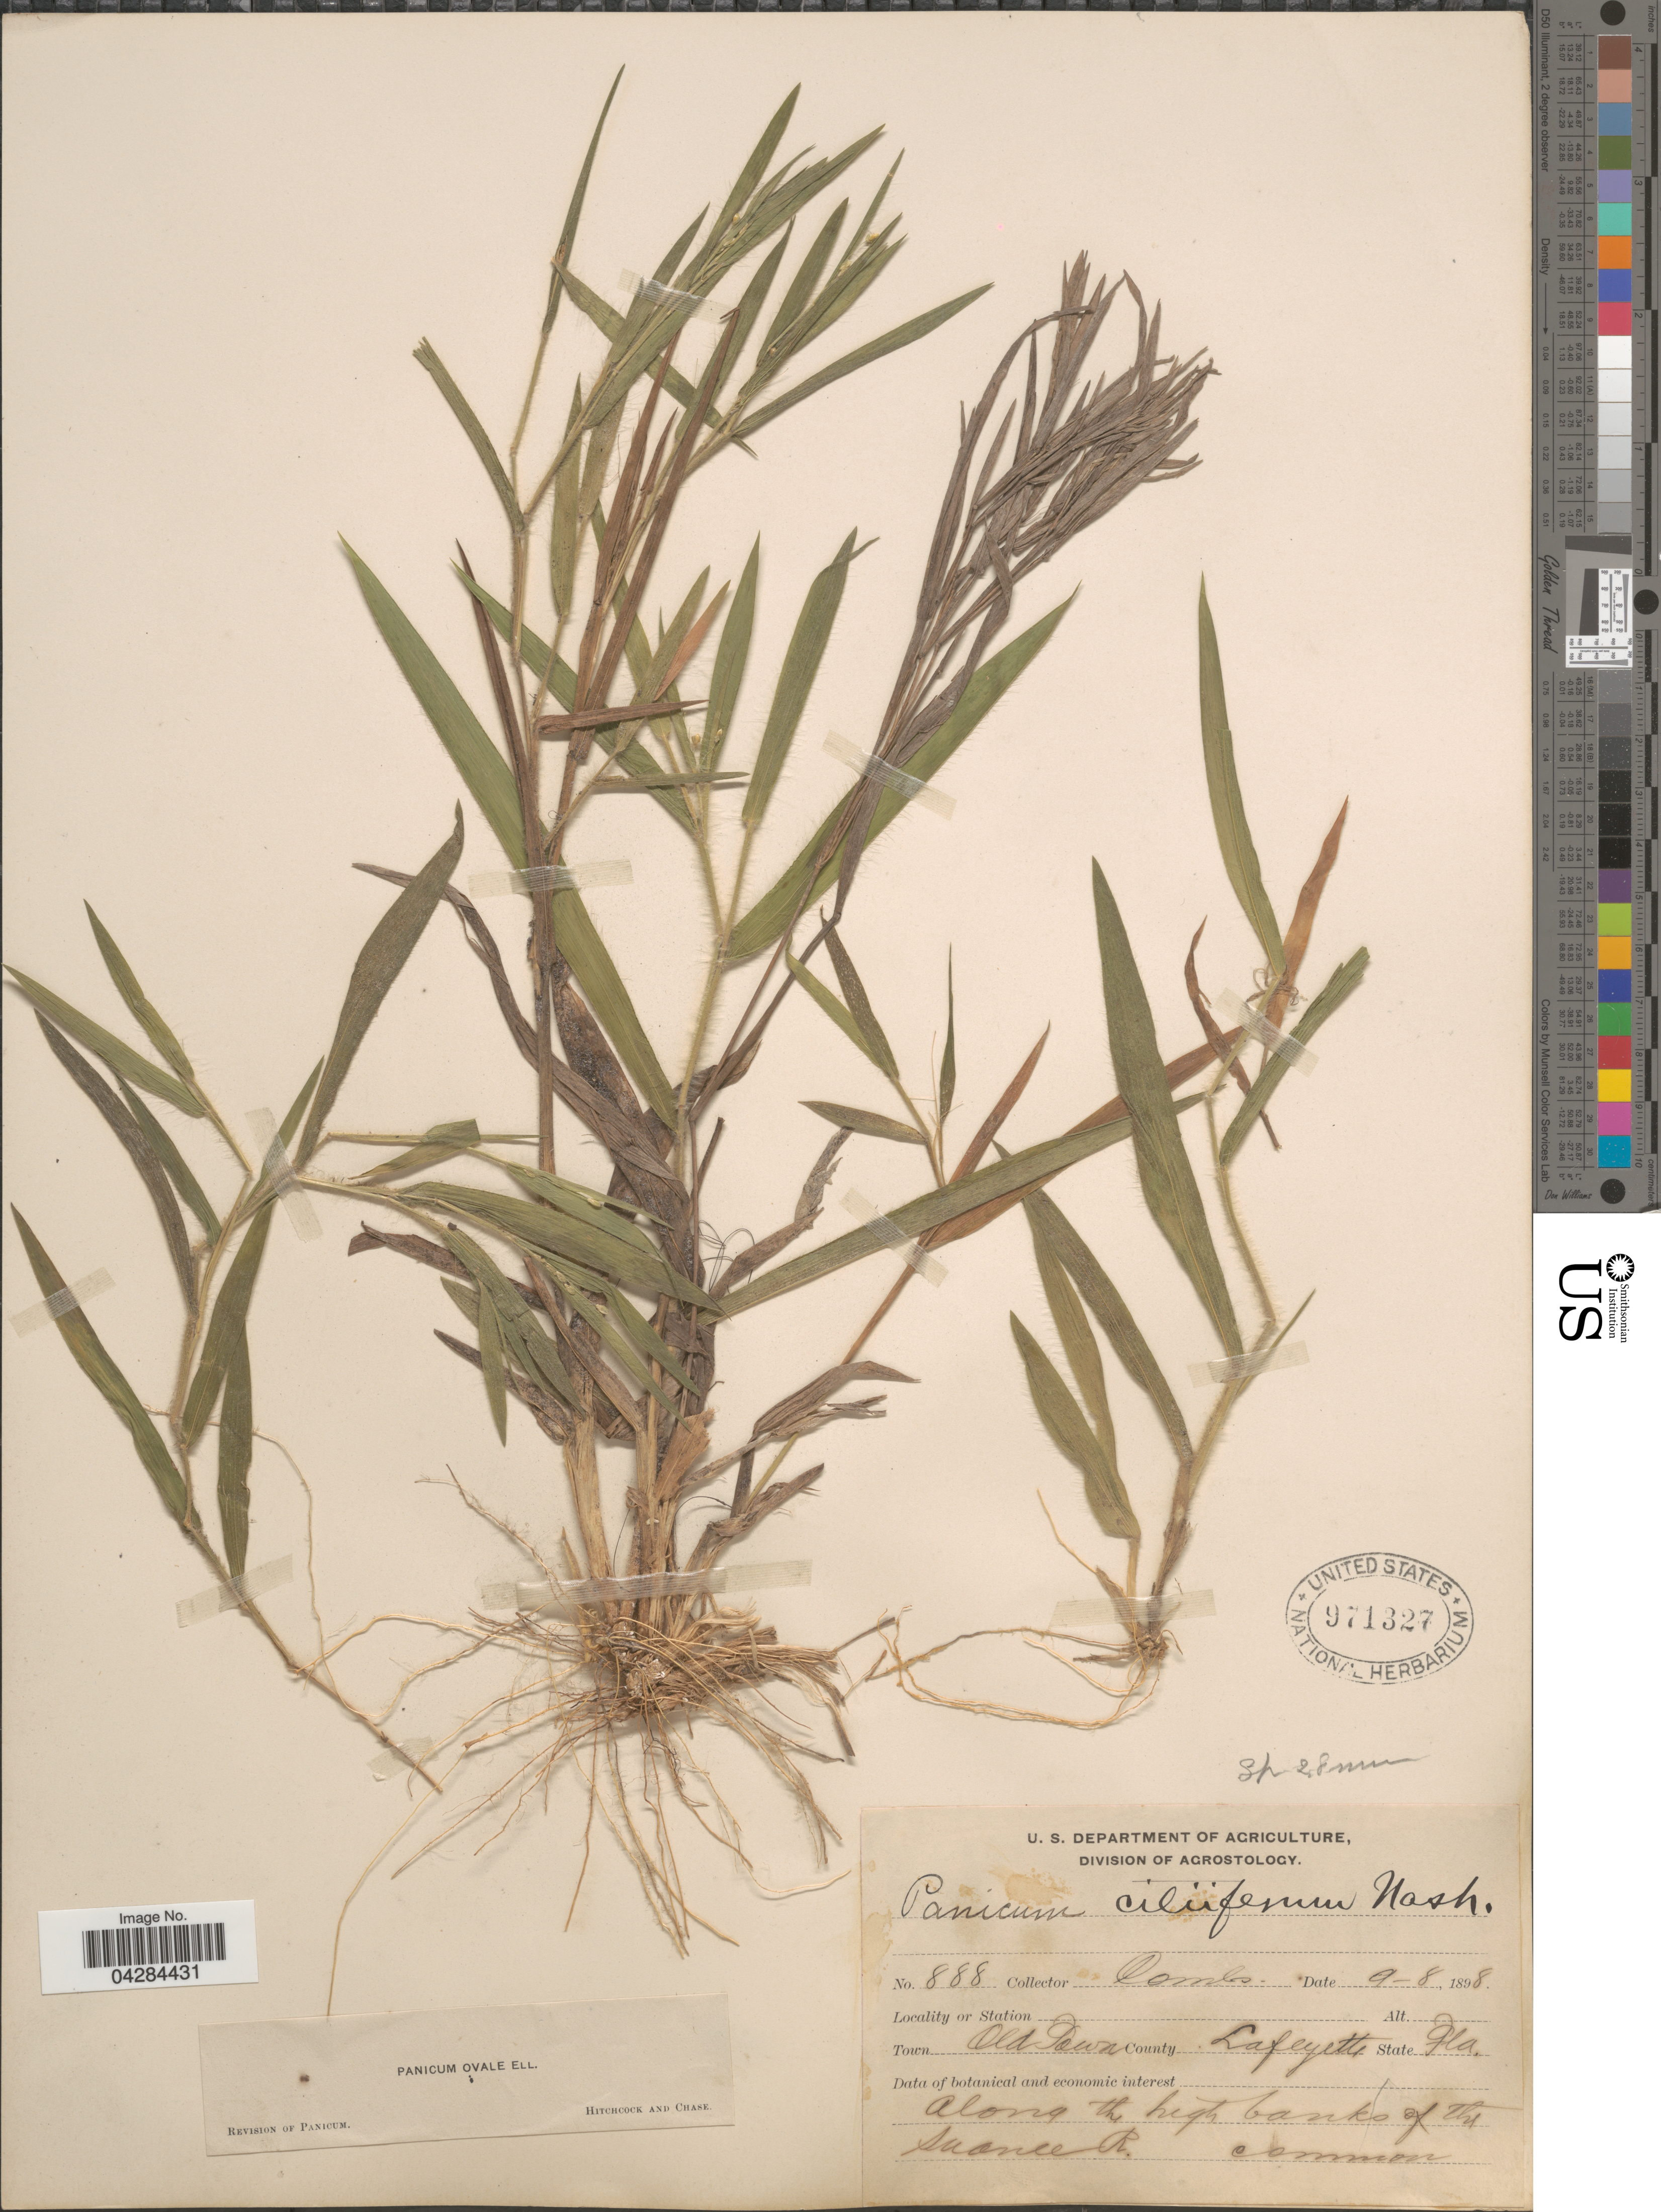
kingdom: Plantae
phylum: Tracheophyta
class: Liliopsida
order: Poales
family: Poaceae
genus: Dichanthelium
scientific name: Dichanthelium ovale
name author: (Elliott) Gould & C.A. Clark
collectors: -. Combs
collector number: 888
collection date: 1898-09-08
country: United States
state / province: Florida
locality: Old Town. County Lafayette. Along the high banks of the Suanee R.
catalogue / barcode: US 971327